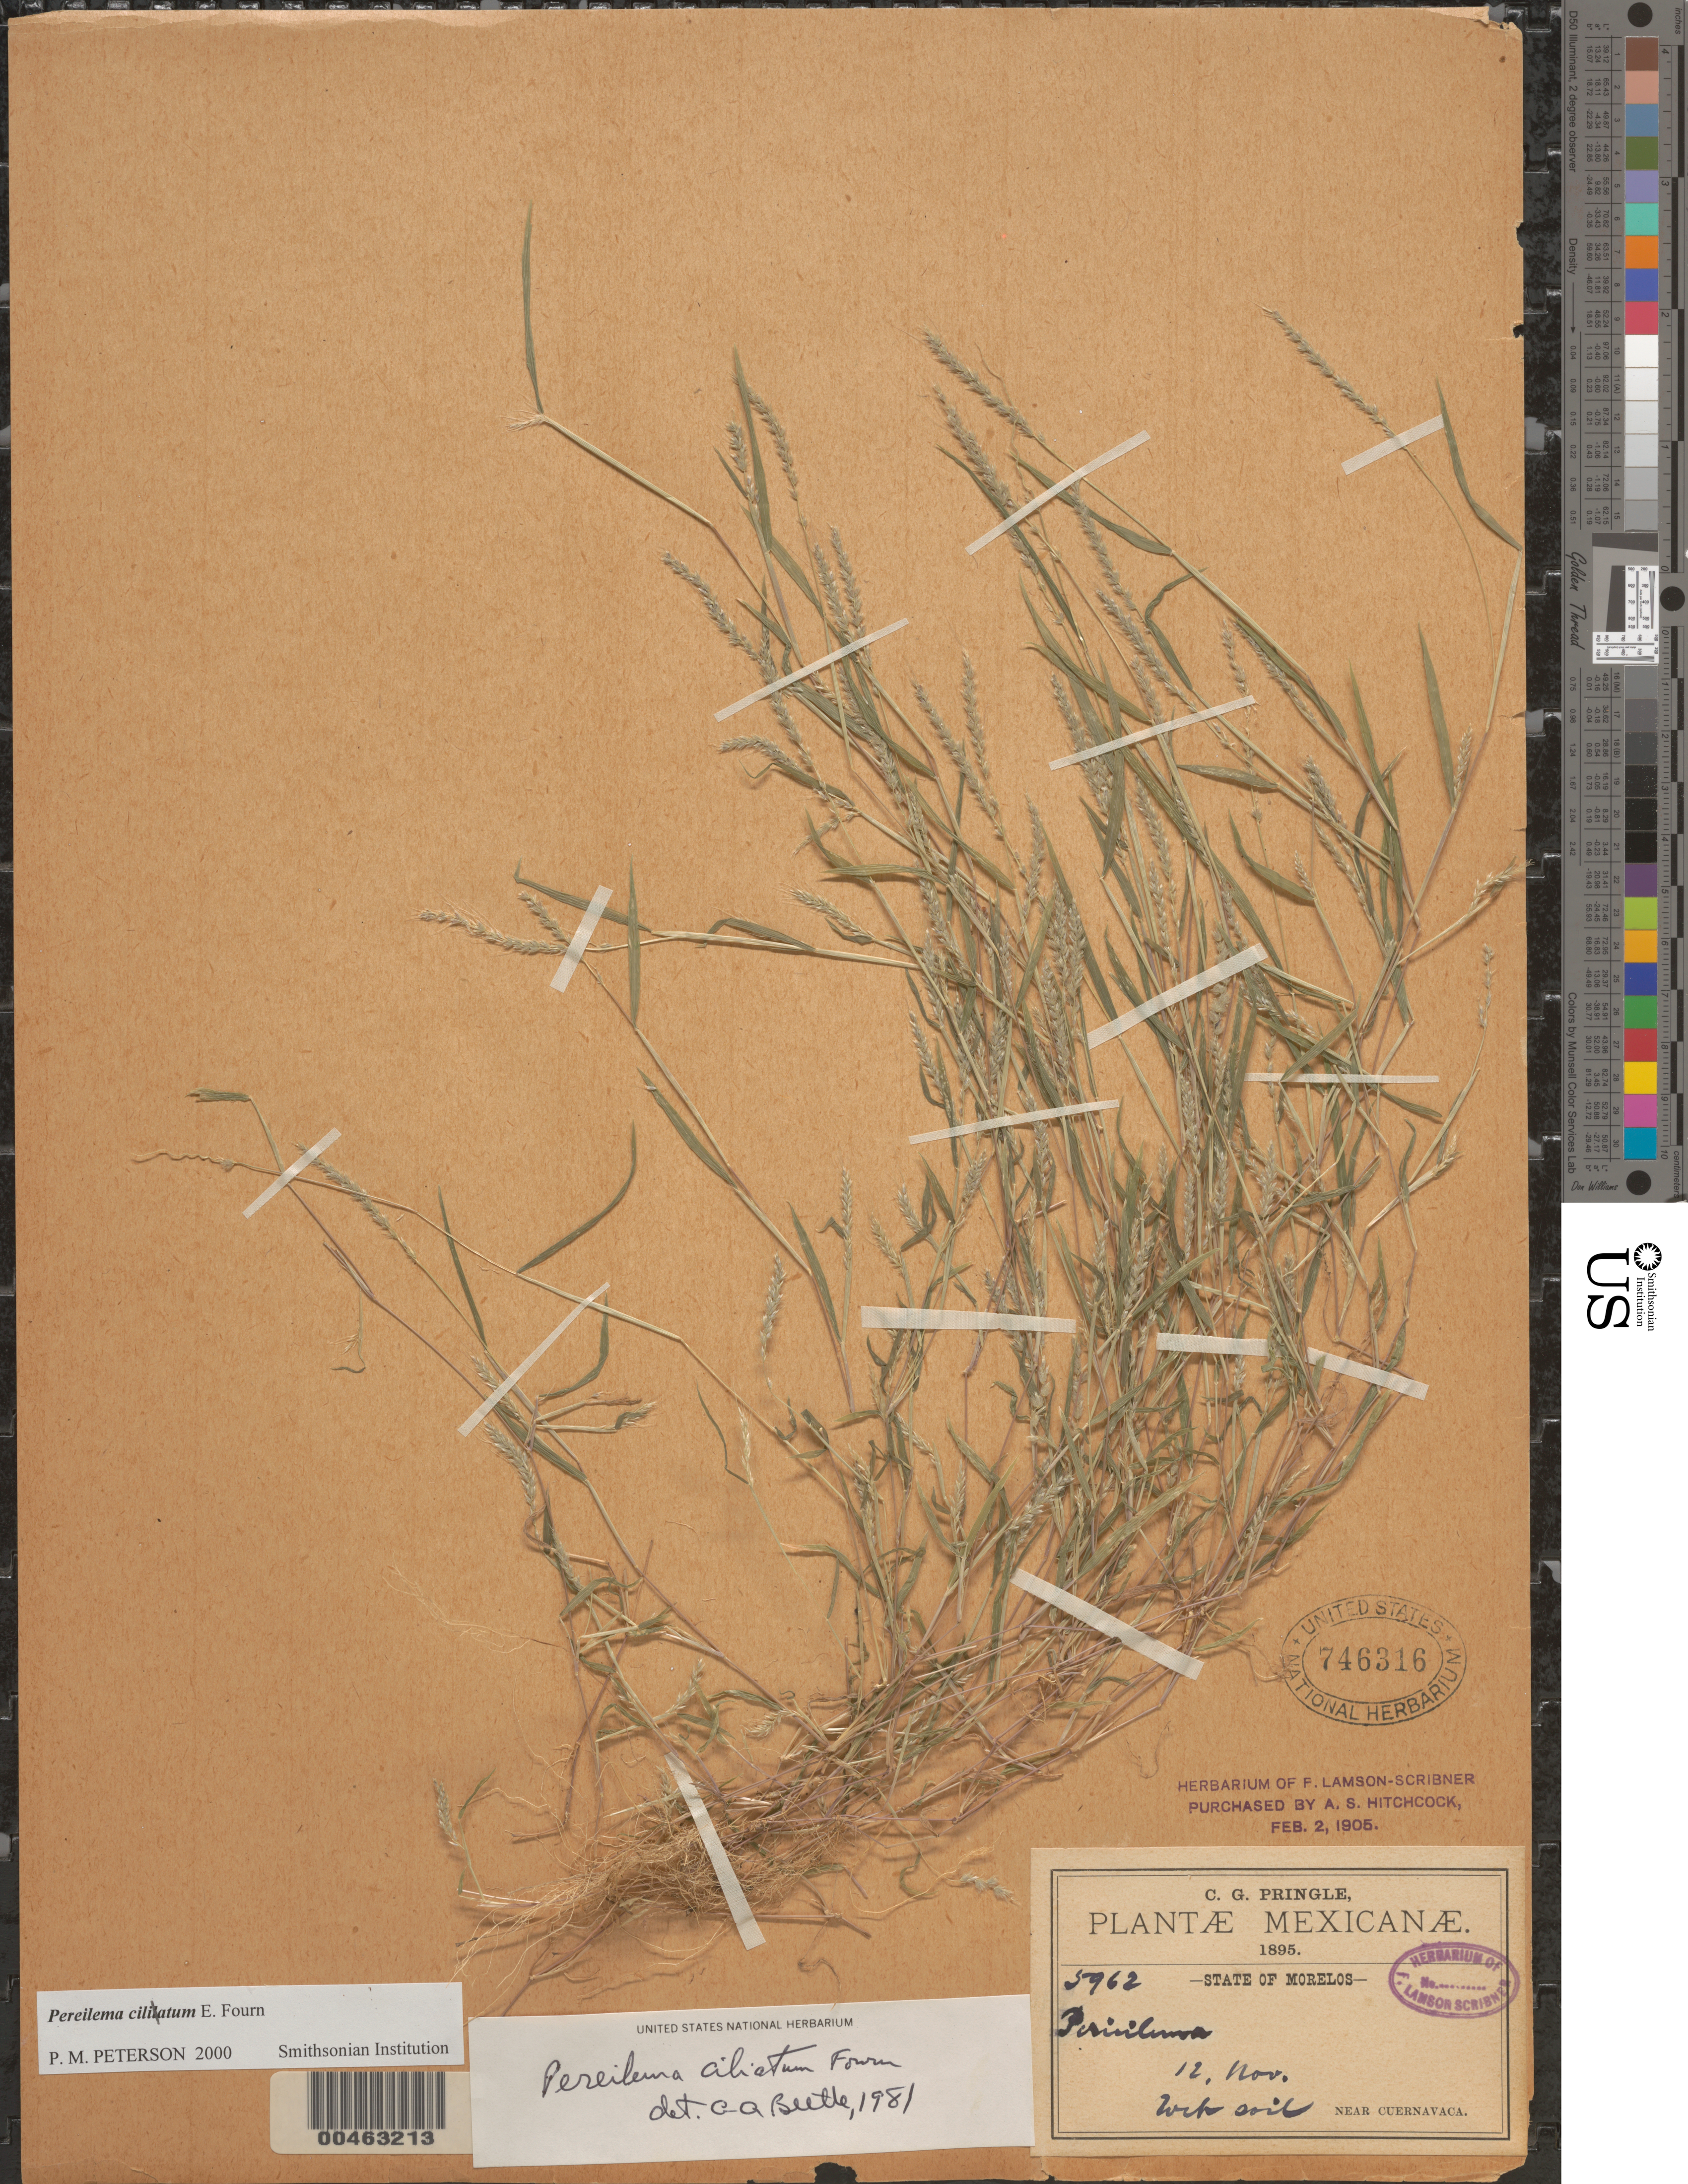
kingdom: Plantae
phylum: Tracheophyta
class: Liliopsida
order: Poales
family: Poaceae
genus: Pereilema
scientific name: Pereilema ciliatum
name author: E. Fourn.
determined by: Beetle, Alan A.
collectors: C. G. Pringle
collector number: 5962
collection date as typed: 12 Nov 1895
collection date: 1895-11-12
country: Mexico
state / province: Morelos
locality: Near Cuernavaca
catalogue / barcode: US 746316